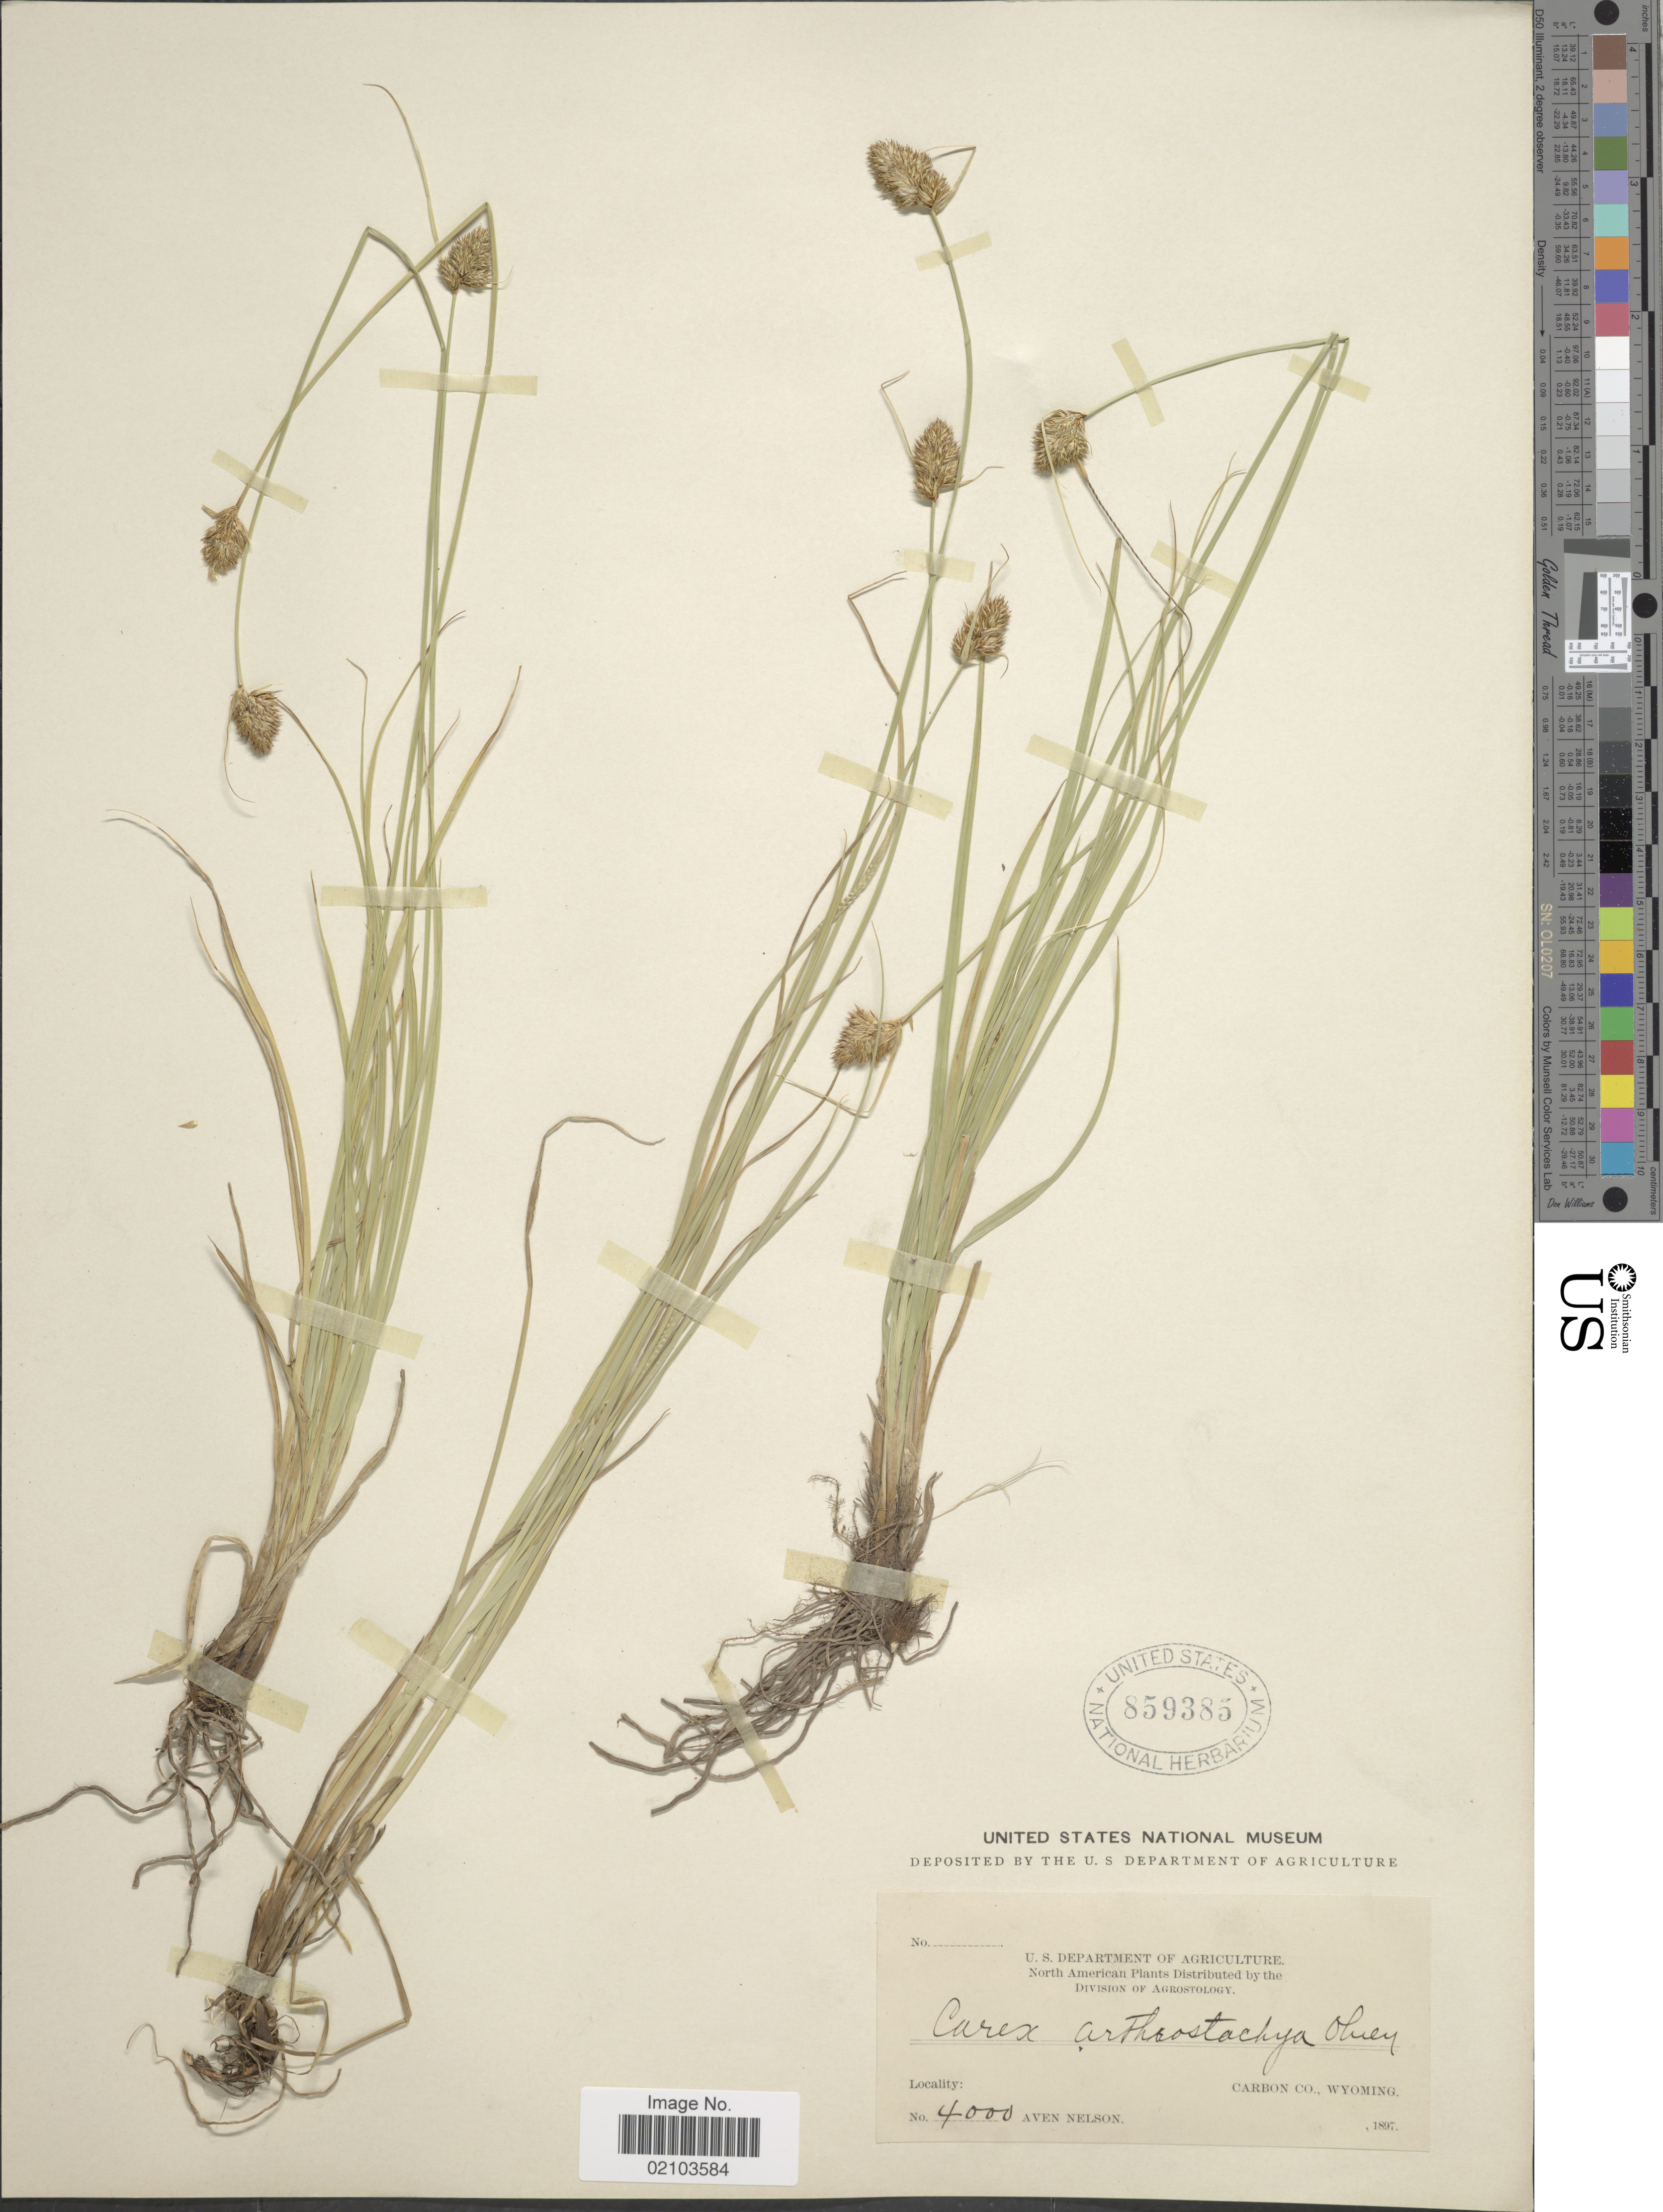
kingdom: Plantae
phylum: Tracheophyta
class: Liliopsida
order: Poales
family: Cyperaceae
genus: Carex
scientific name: Carex athrostachya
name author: Olney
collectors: A. Nelson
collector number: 4000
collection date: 1897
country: United States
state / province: Wyoming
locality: Carbon Co.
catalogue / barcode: US 859385